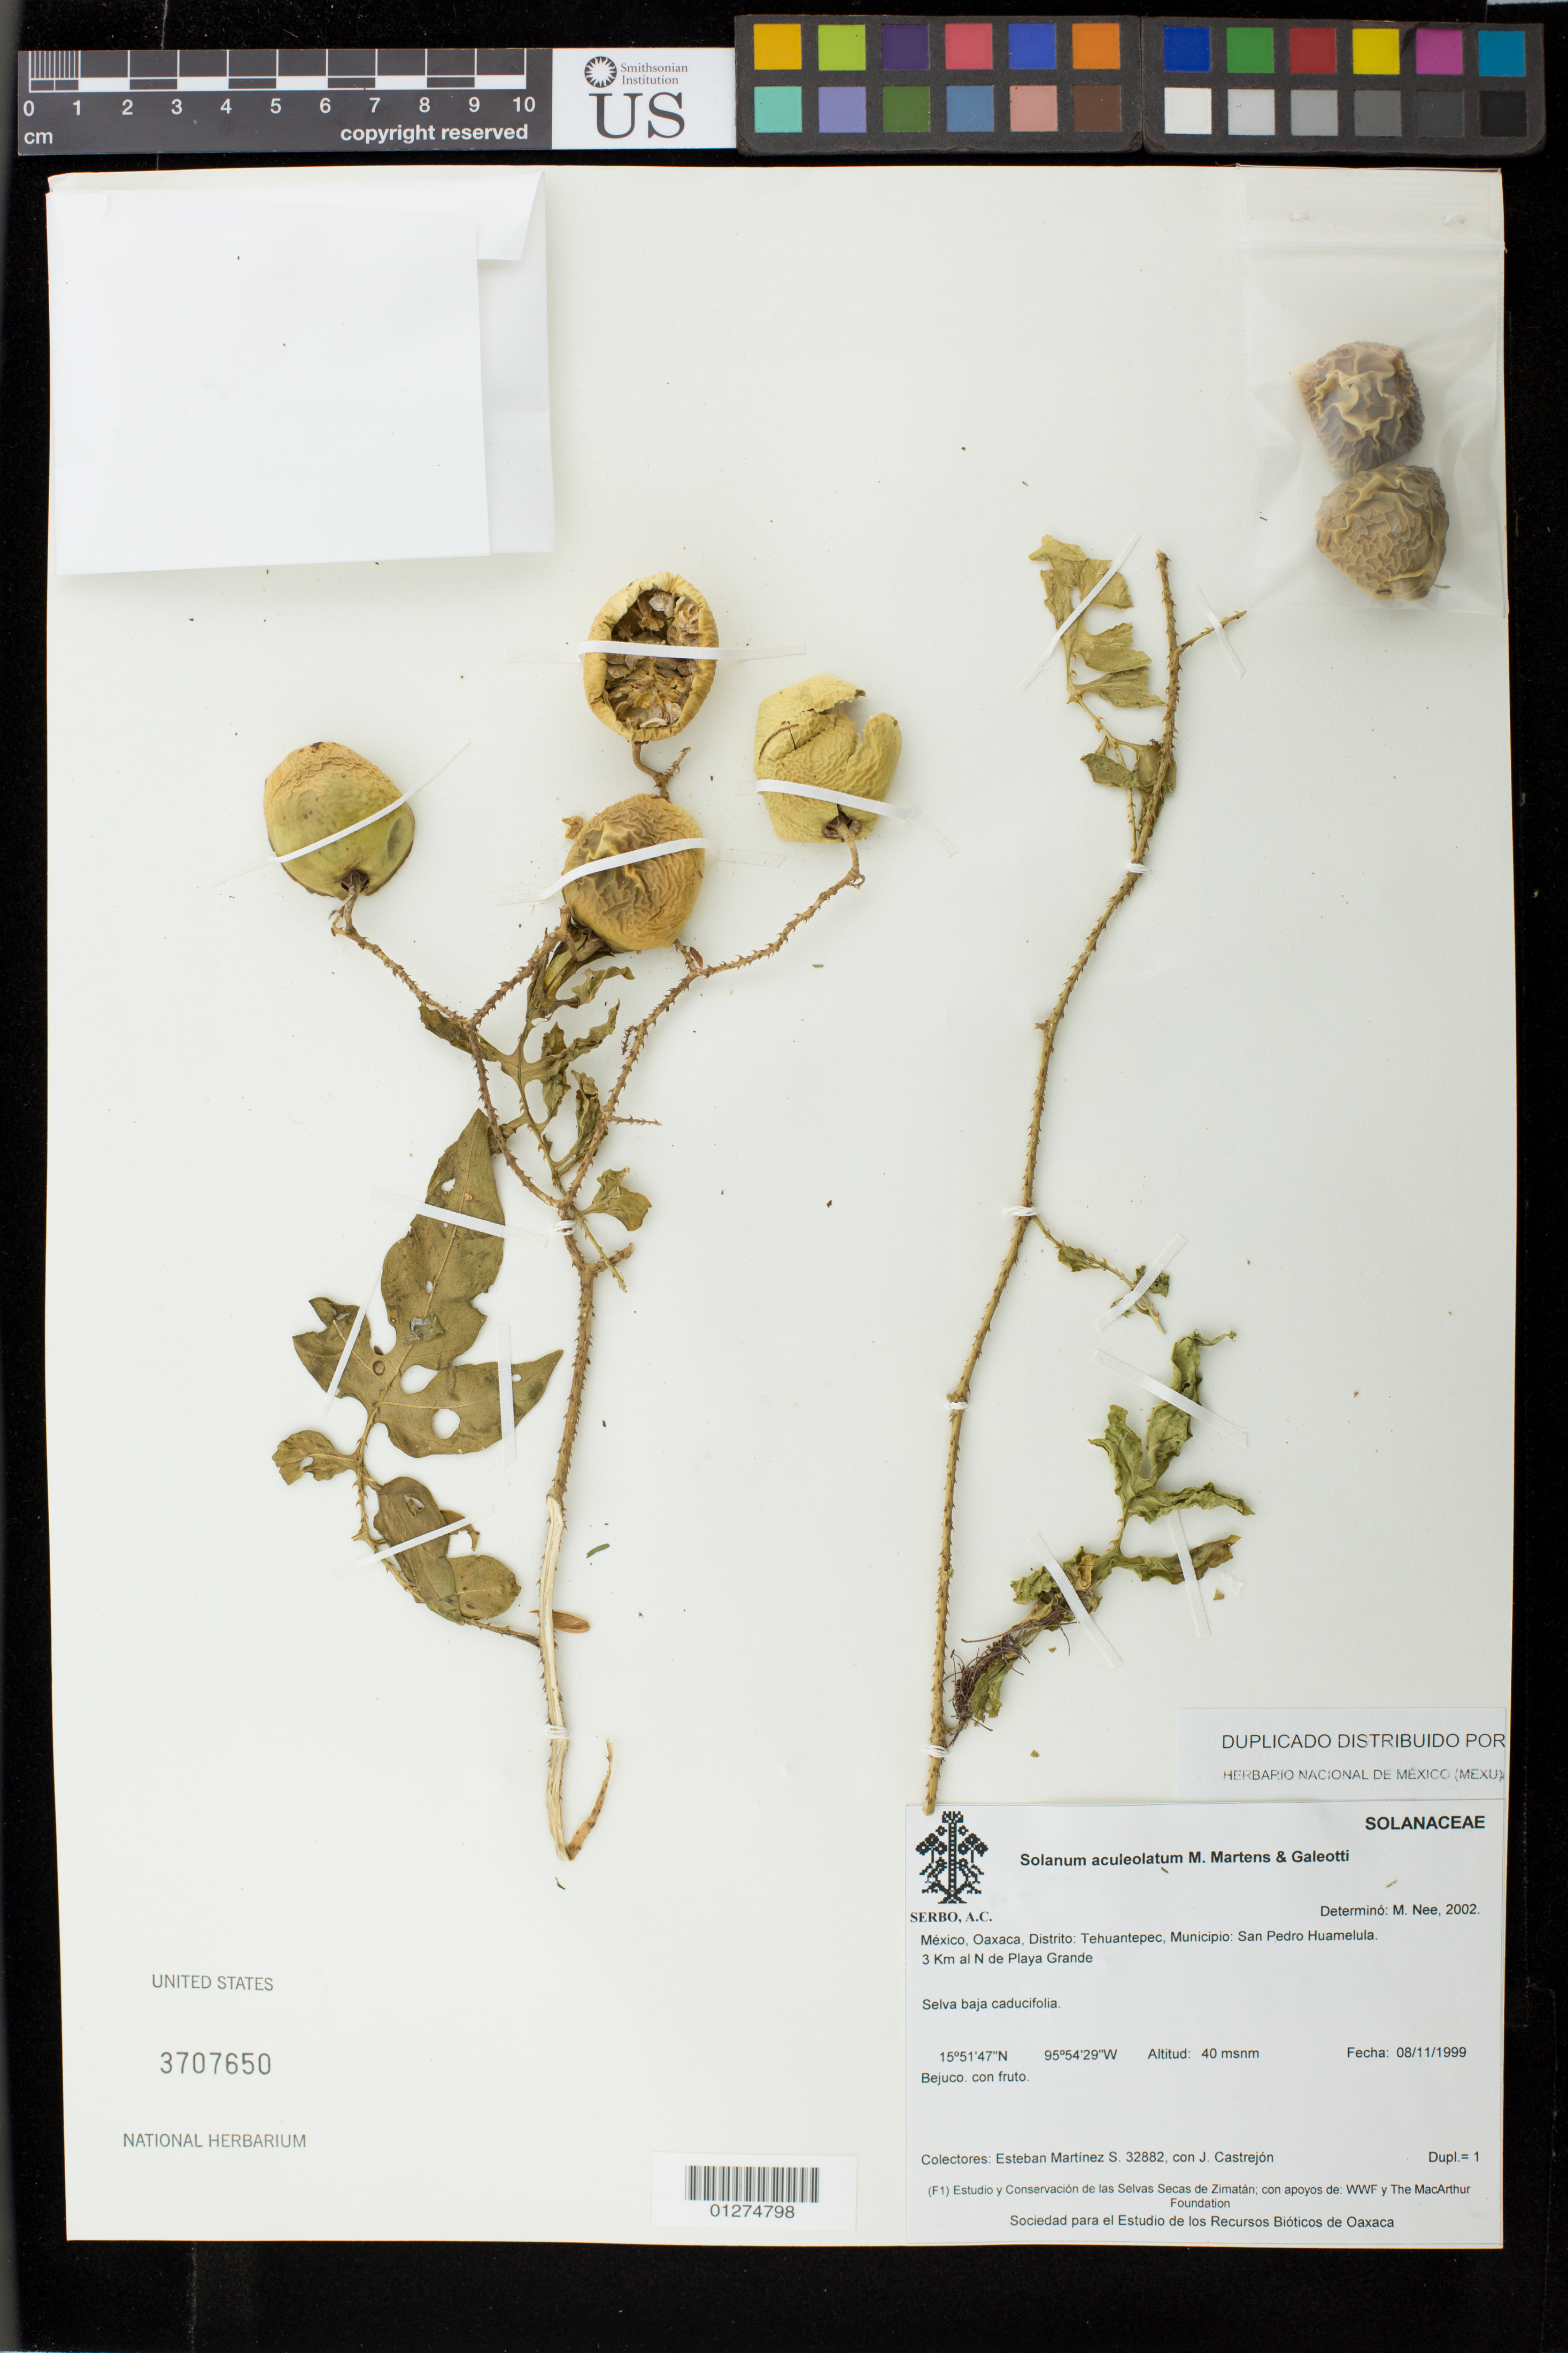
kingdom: Plantae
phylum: Tracheophyta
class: Magnoliopsida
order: Solanales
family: Solanaceae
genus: Solanum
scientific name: Solanum aculeolatum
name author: M. Martens & Galeotti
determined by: Nee, Michael H.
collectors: E. Martínez S. & J. Castrejón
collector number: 32882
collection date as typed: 08/11/1999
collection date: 1999-11-08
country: Mexico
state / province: Oaxaca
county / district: Tehuantepec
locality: Municipio: San Pedro Huamelula, 3 Km al N de Playa Grande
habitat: selva baja caducifolia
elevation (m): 40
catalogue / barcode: US 3707650